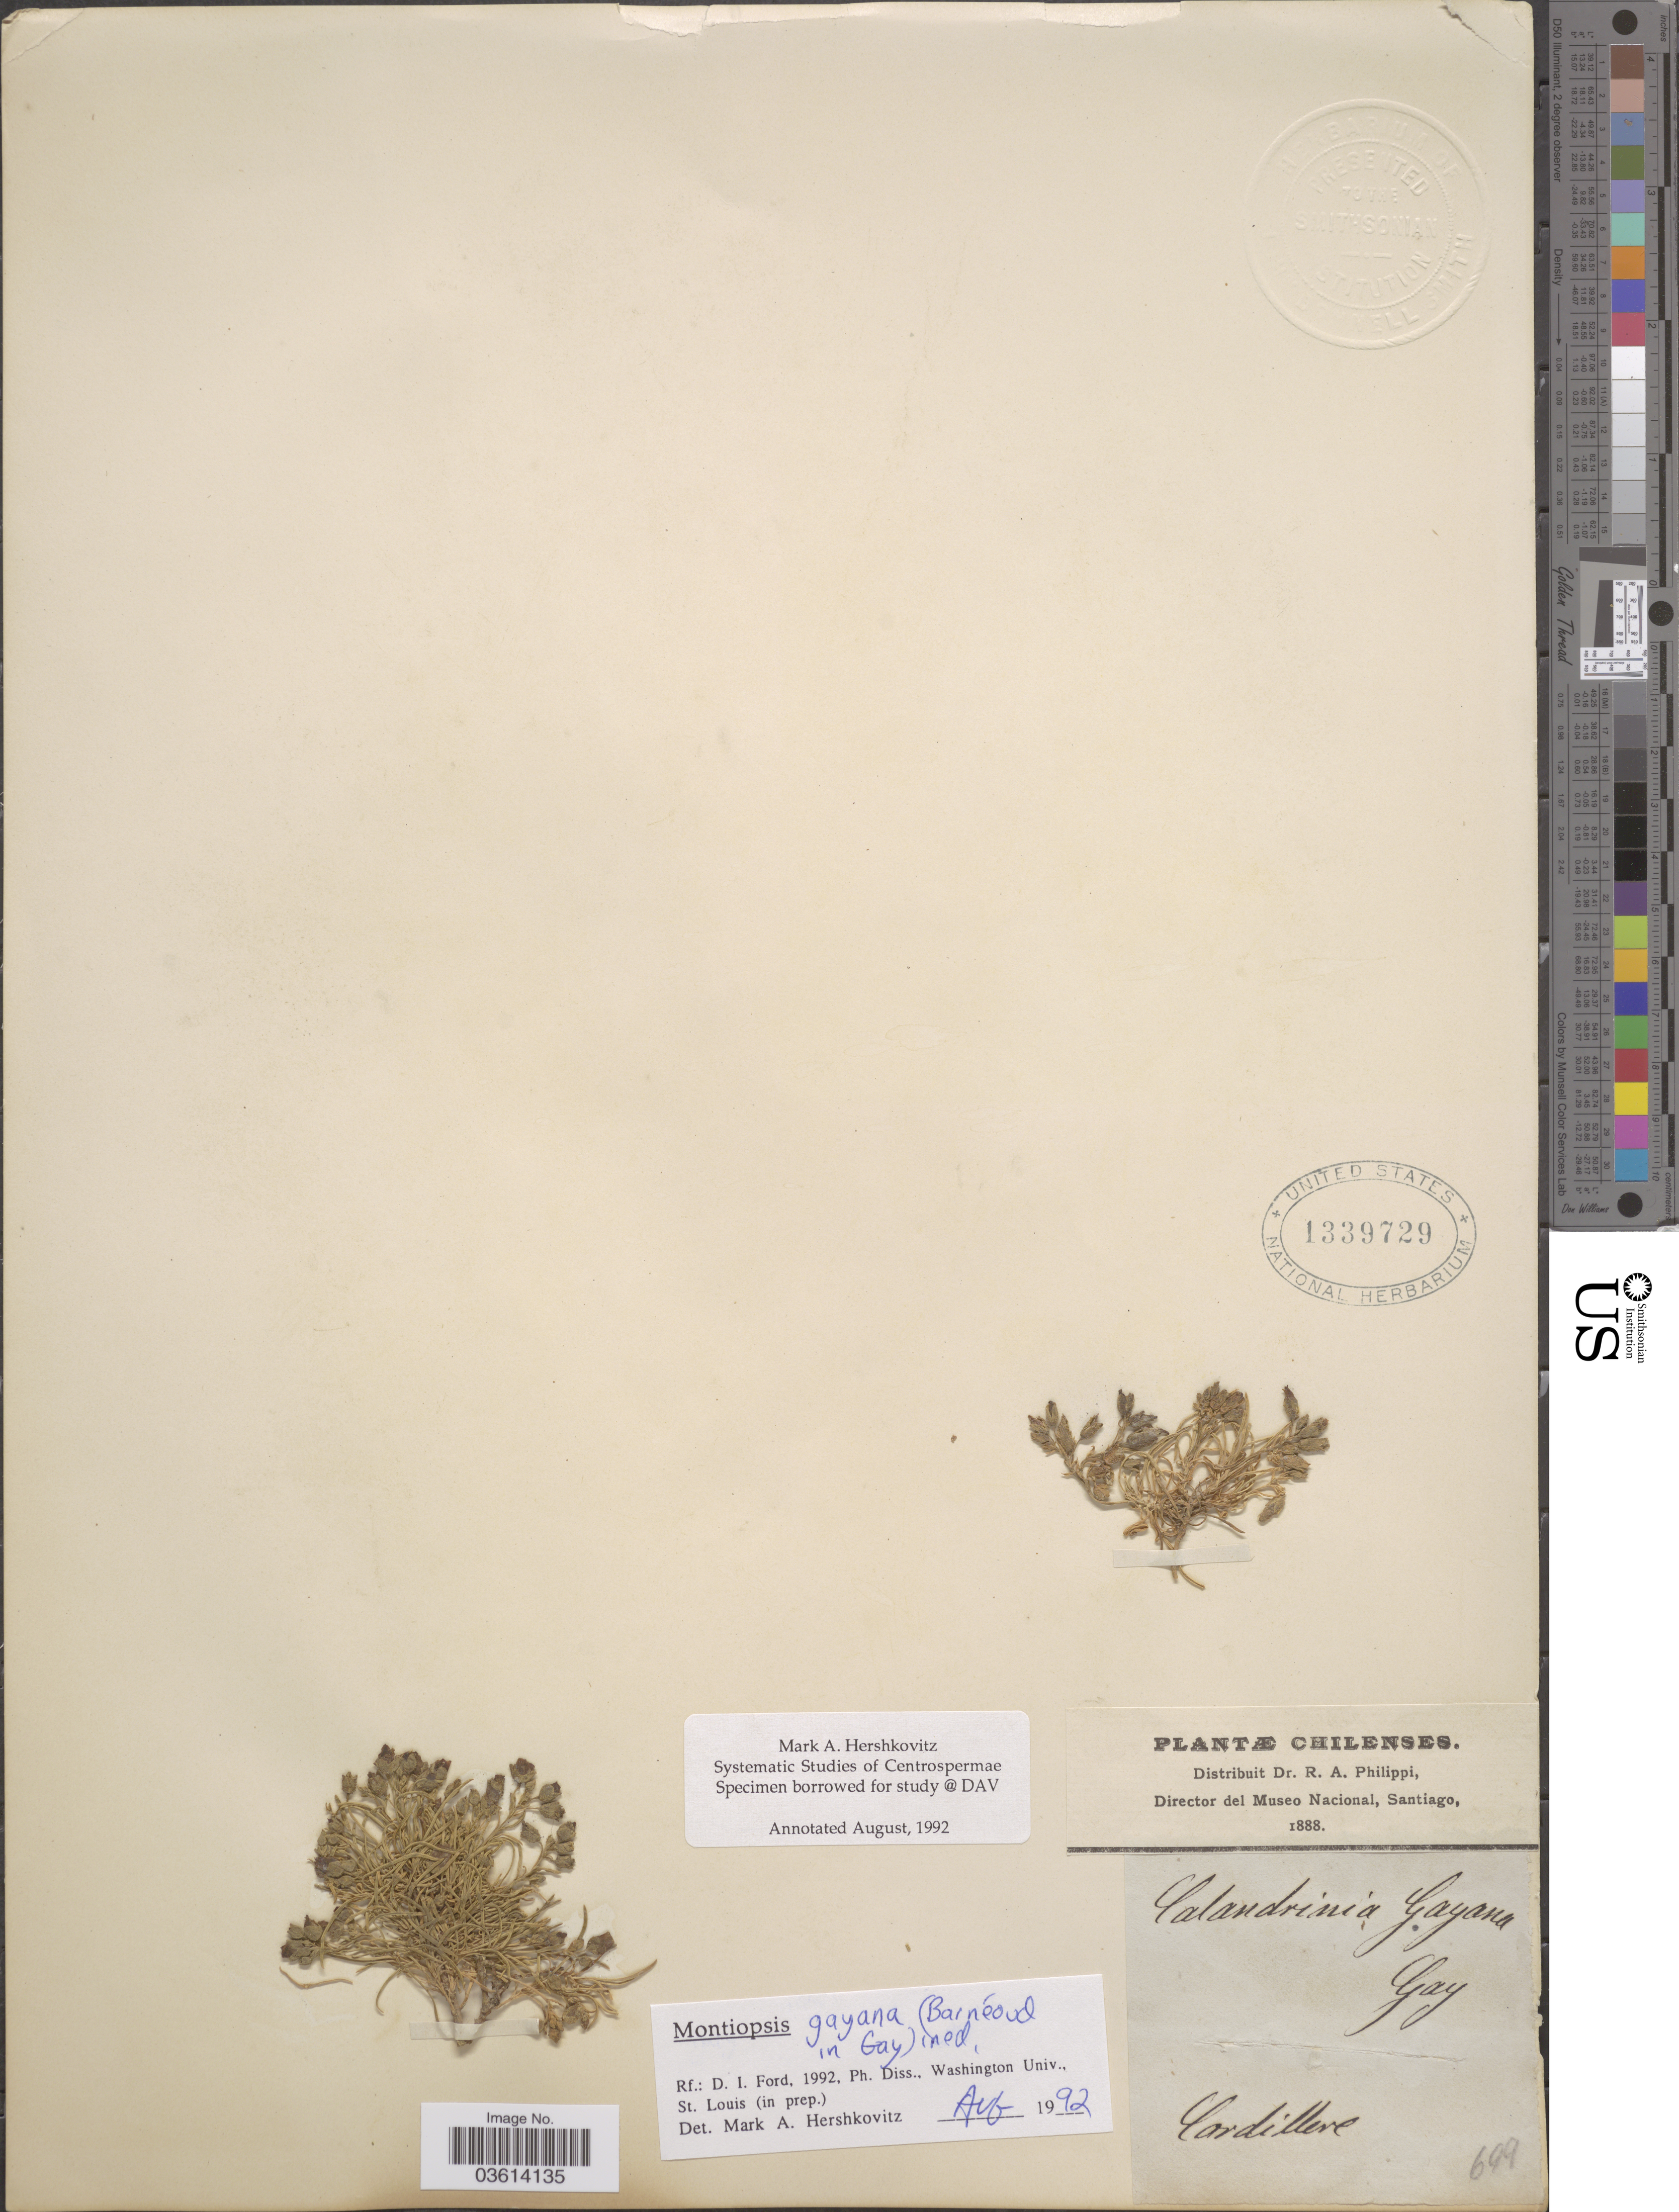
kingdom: Plantae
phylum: Tracheophyta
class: Magnoliopsida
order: Caryophyllales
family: Montiaceae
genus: Montiopsis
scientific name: Montiopsis gayana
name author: (Barnéoud) D.I. Ford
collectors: ex. herb. R.A. Philippi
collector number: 699?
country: Chile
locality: Cordillere.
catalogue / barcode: US 1339729